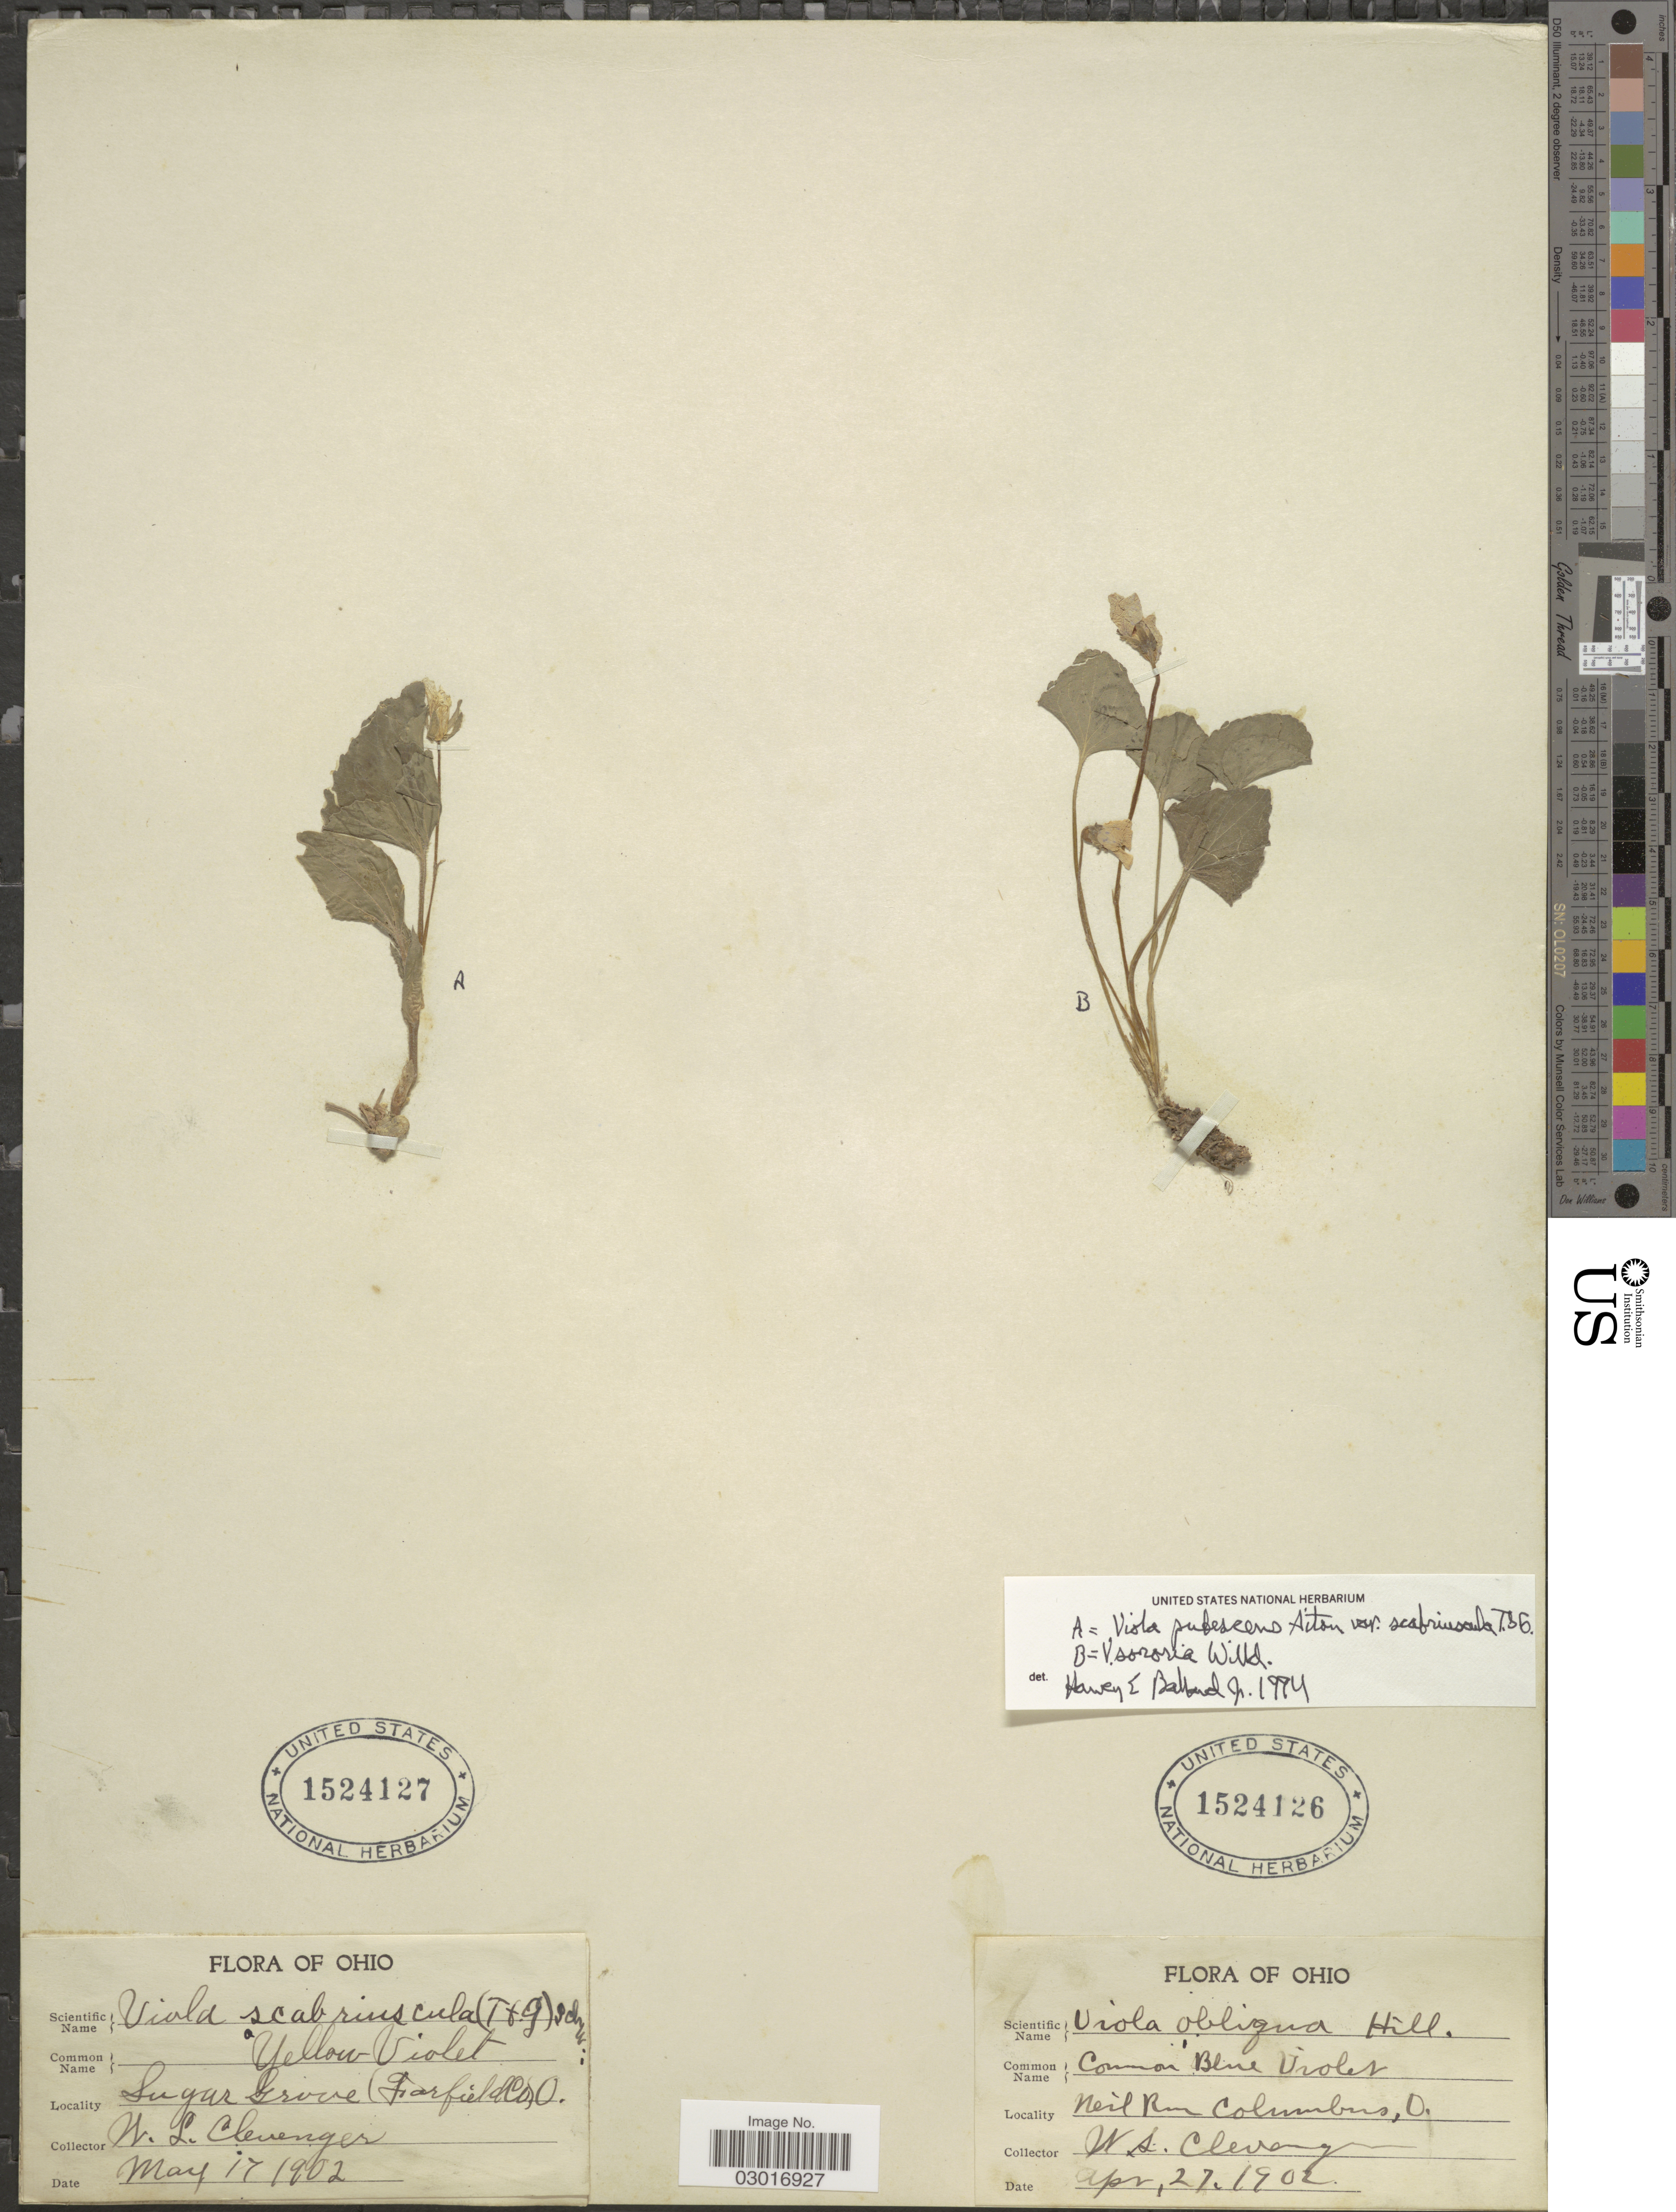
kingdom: Plantae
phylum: Tracheophyta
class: Magnoliopsida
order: Malpighiales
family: Violaceae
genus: Viola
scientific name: Viola sororia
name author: Willd.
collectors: W. Clevenger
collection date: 1902-04-27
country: United States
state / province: Ohio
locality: Neil Run Columbus.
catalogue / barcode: US 1524126